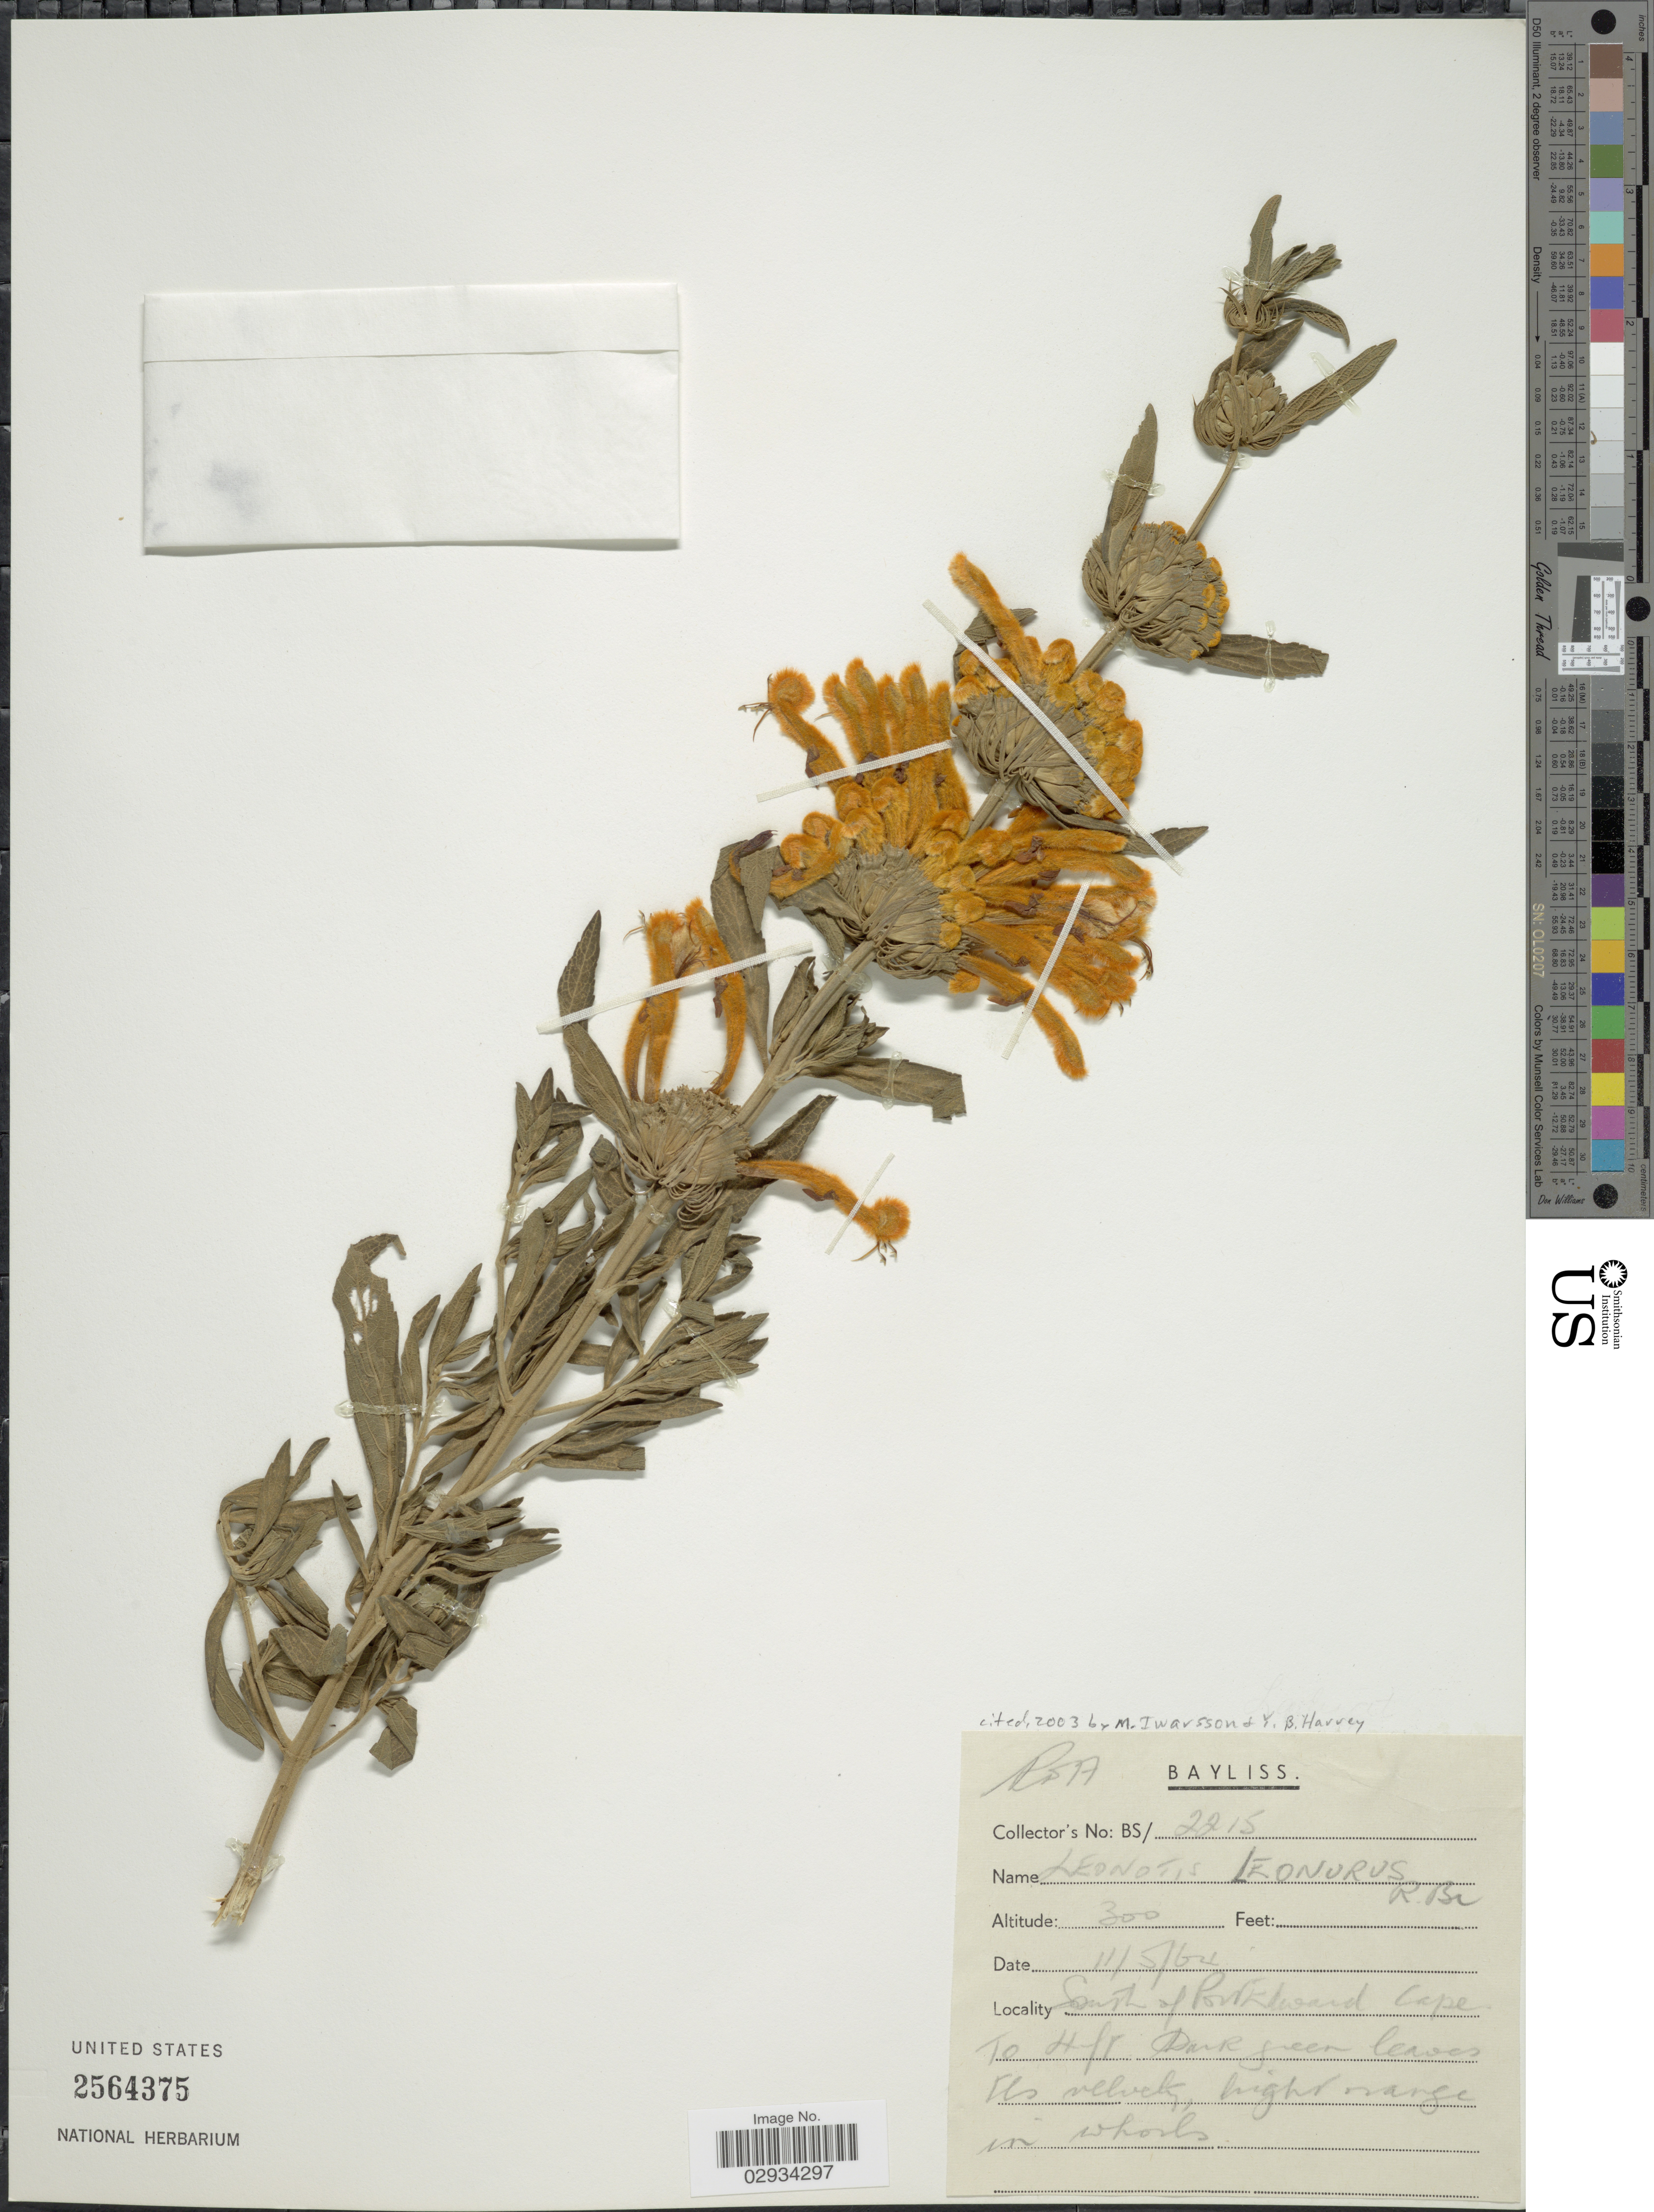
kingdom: Plantae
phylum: Tracheophyta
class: Magnoliopsida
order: Lamiales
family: Lamiaceae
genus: Leonotis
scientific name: Leonotis leonurus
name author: (L.) R. Br.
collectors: Bayliss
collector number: BS/2215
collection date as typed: Transcribed d/m/y: 11/5/64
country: South Africa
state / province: KwaZulu-Natal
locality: South of Port Edward Cape.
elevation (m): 91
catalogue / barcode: US 2564375